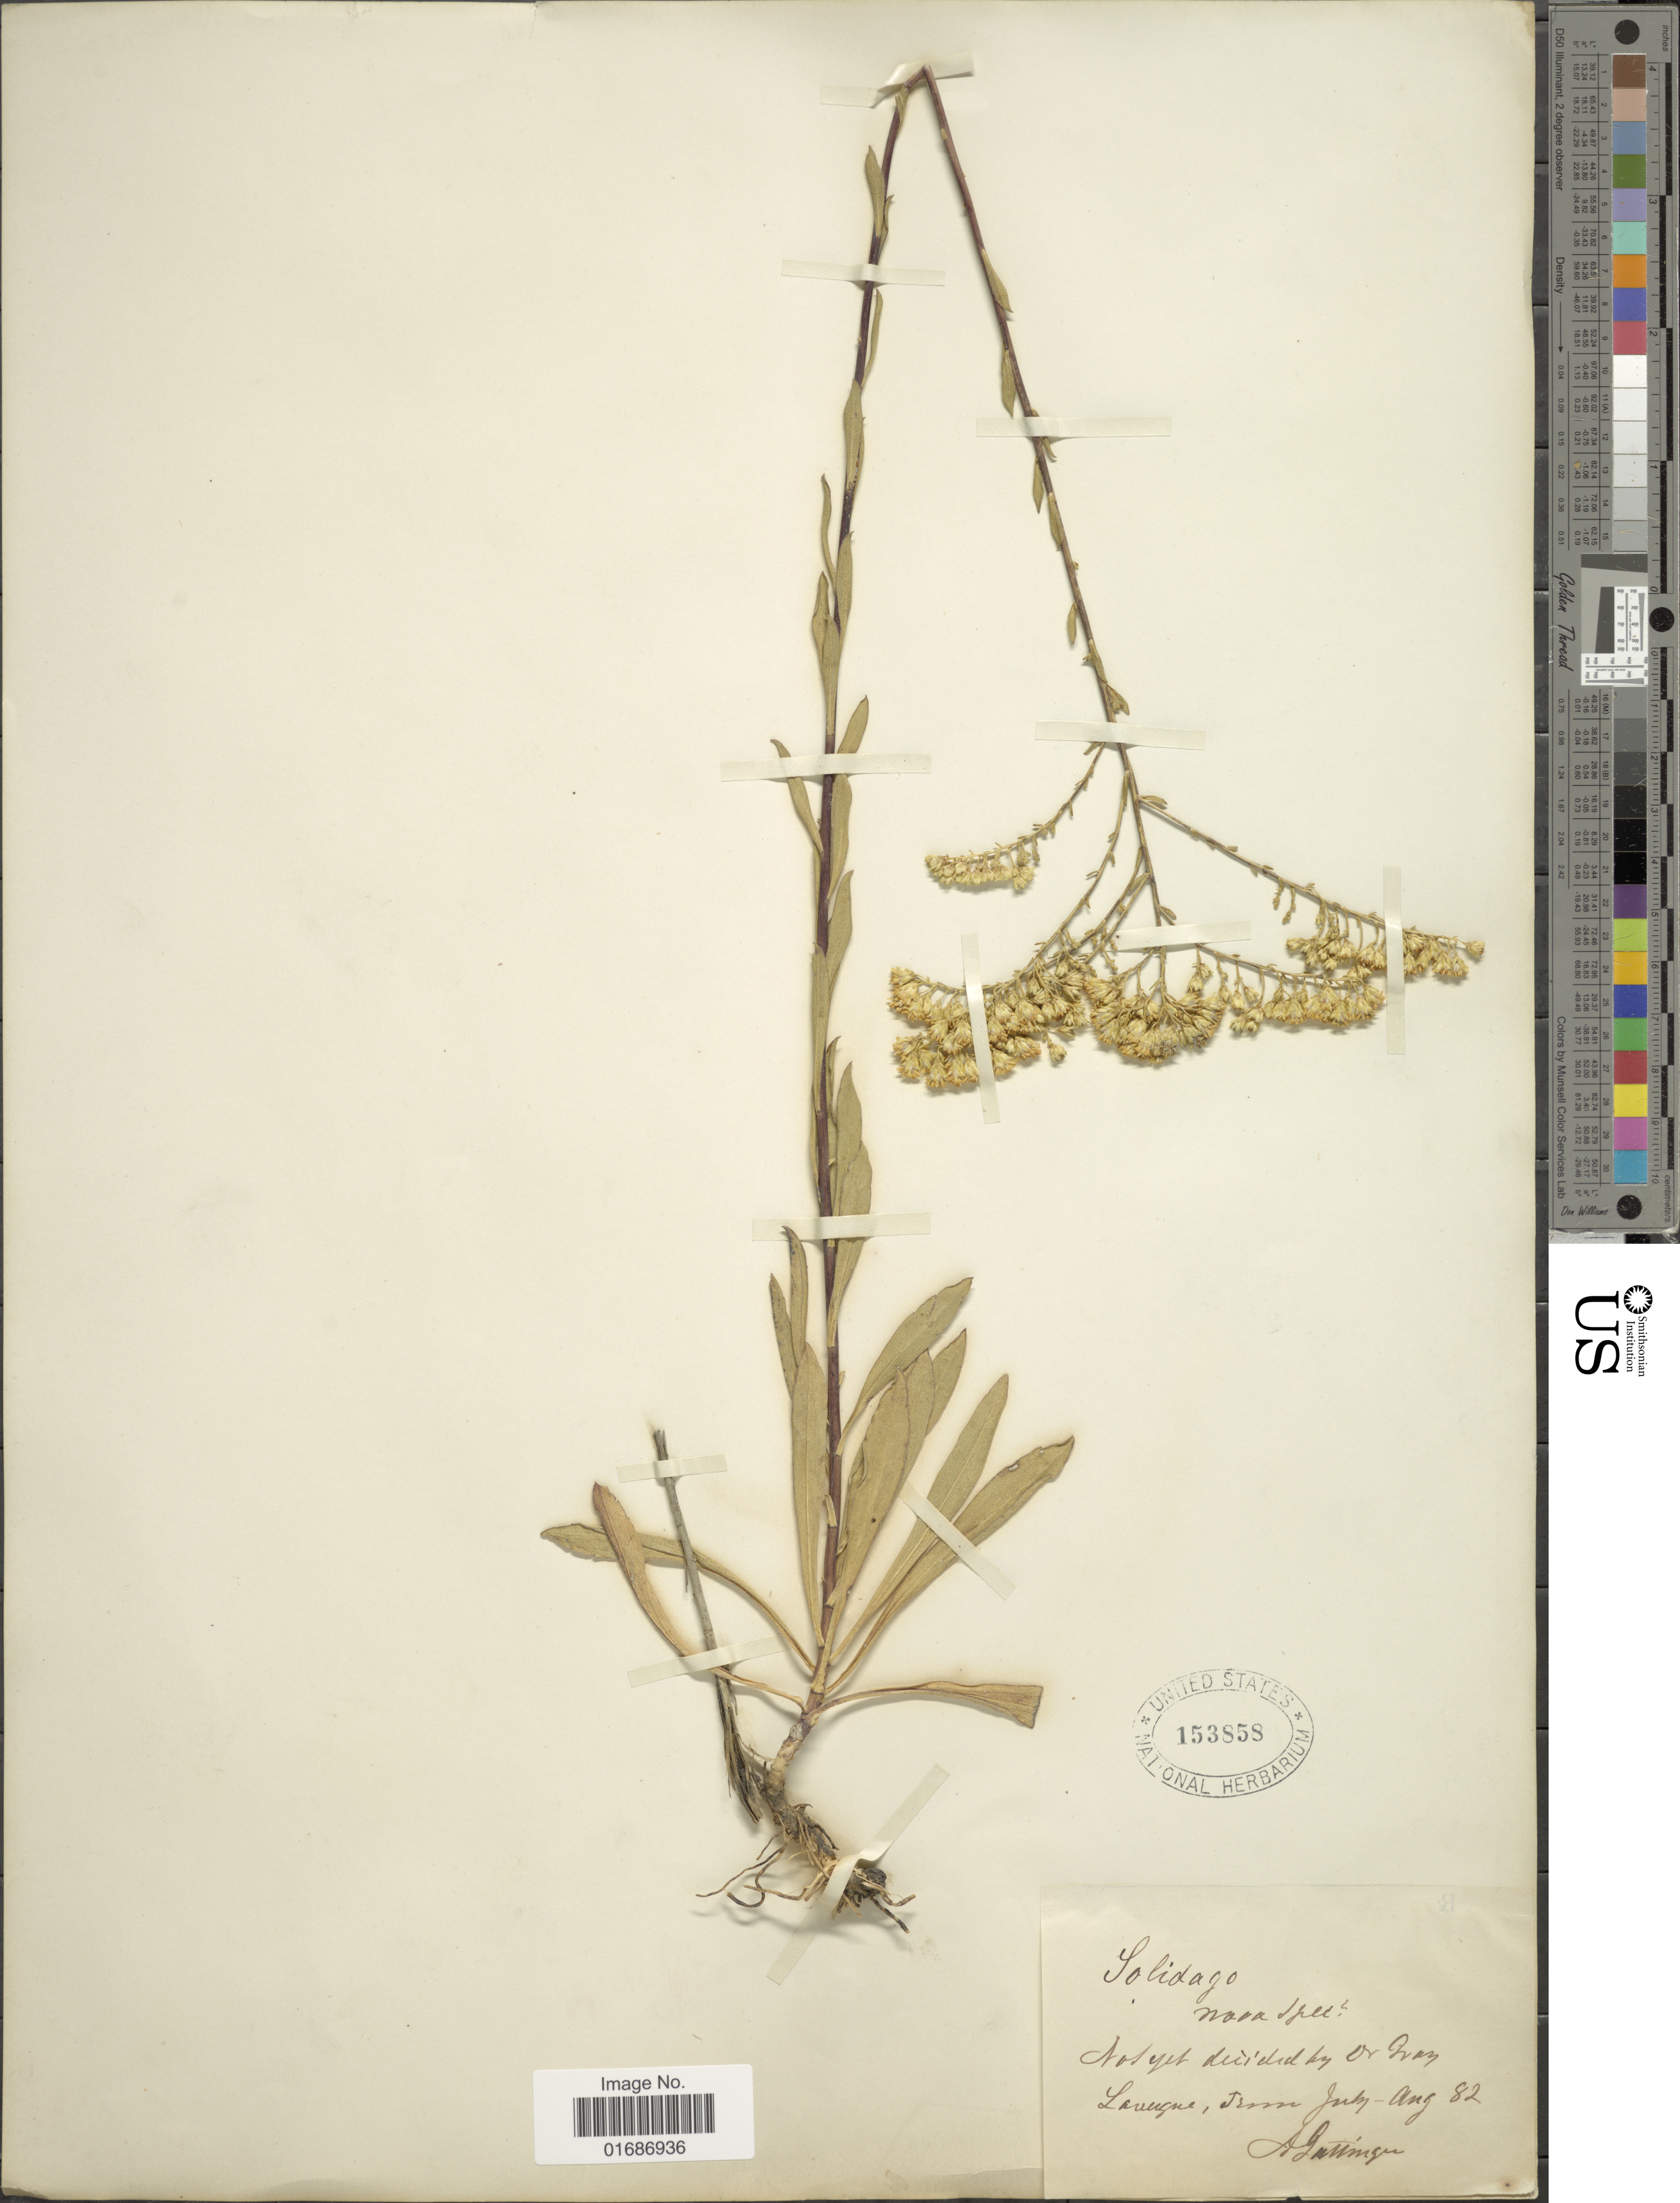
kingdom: Plantae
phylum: Tracheophyta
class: Magnoliopsida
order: Asterales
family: Asteraceae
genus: Solidago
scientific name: Solidago gattingeri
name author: Chapman ex A. Gray & et al. in A. Gray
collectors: A. Gattinger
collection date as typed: Transcribed d/m/y: /7/82 to /8/82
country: United States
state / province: Tennessee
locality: Lavergne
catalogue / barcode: US 153858